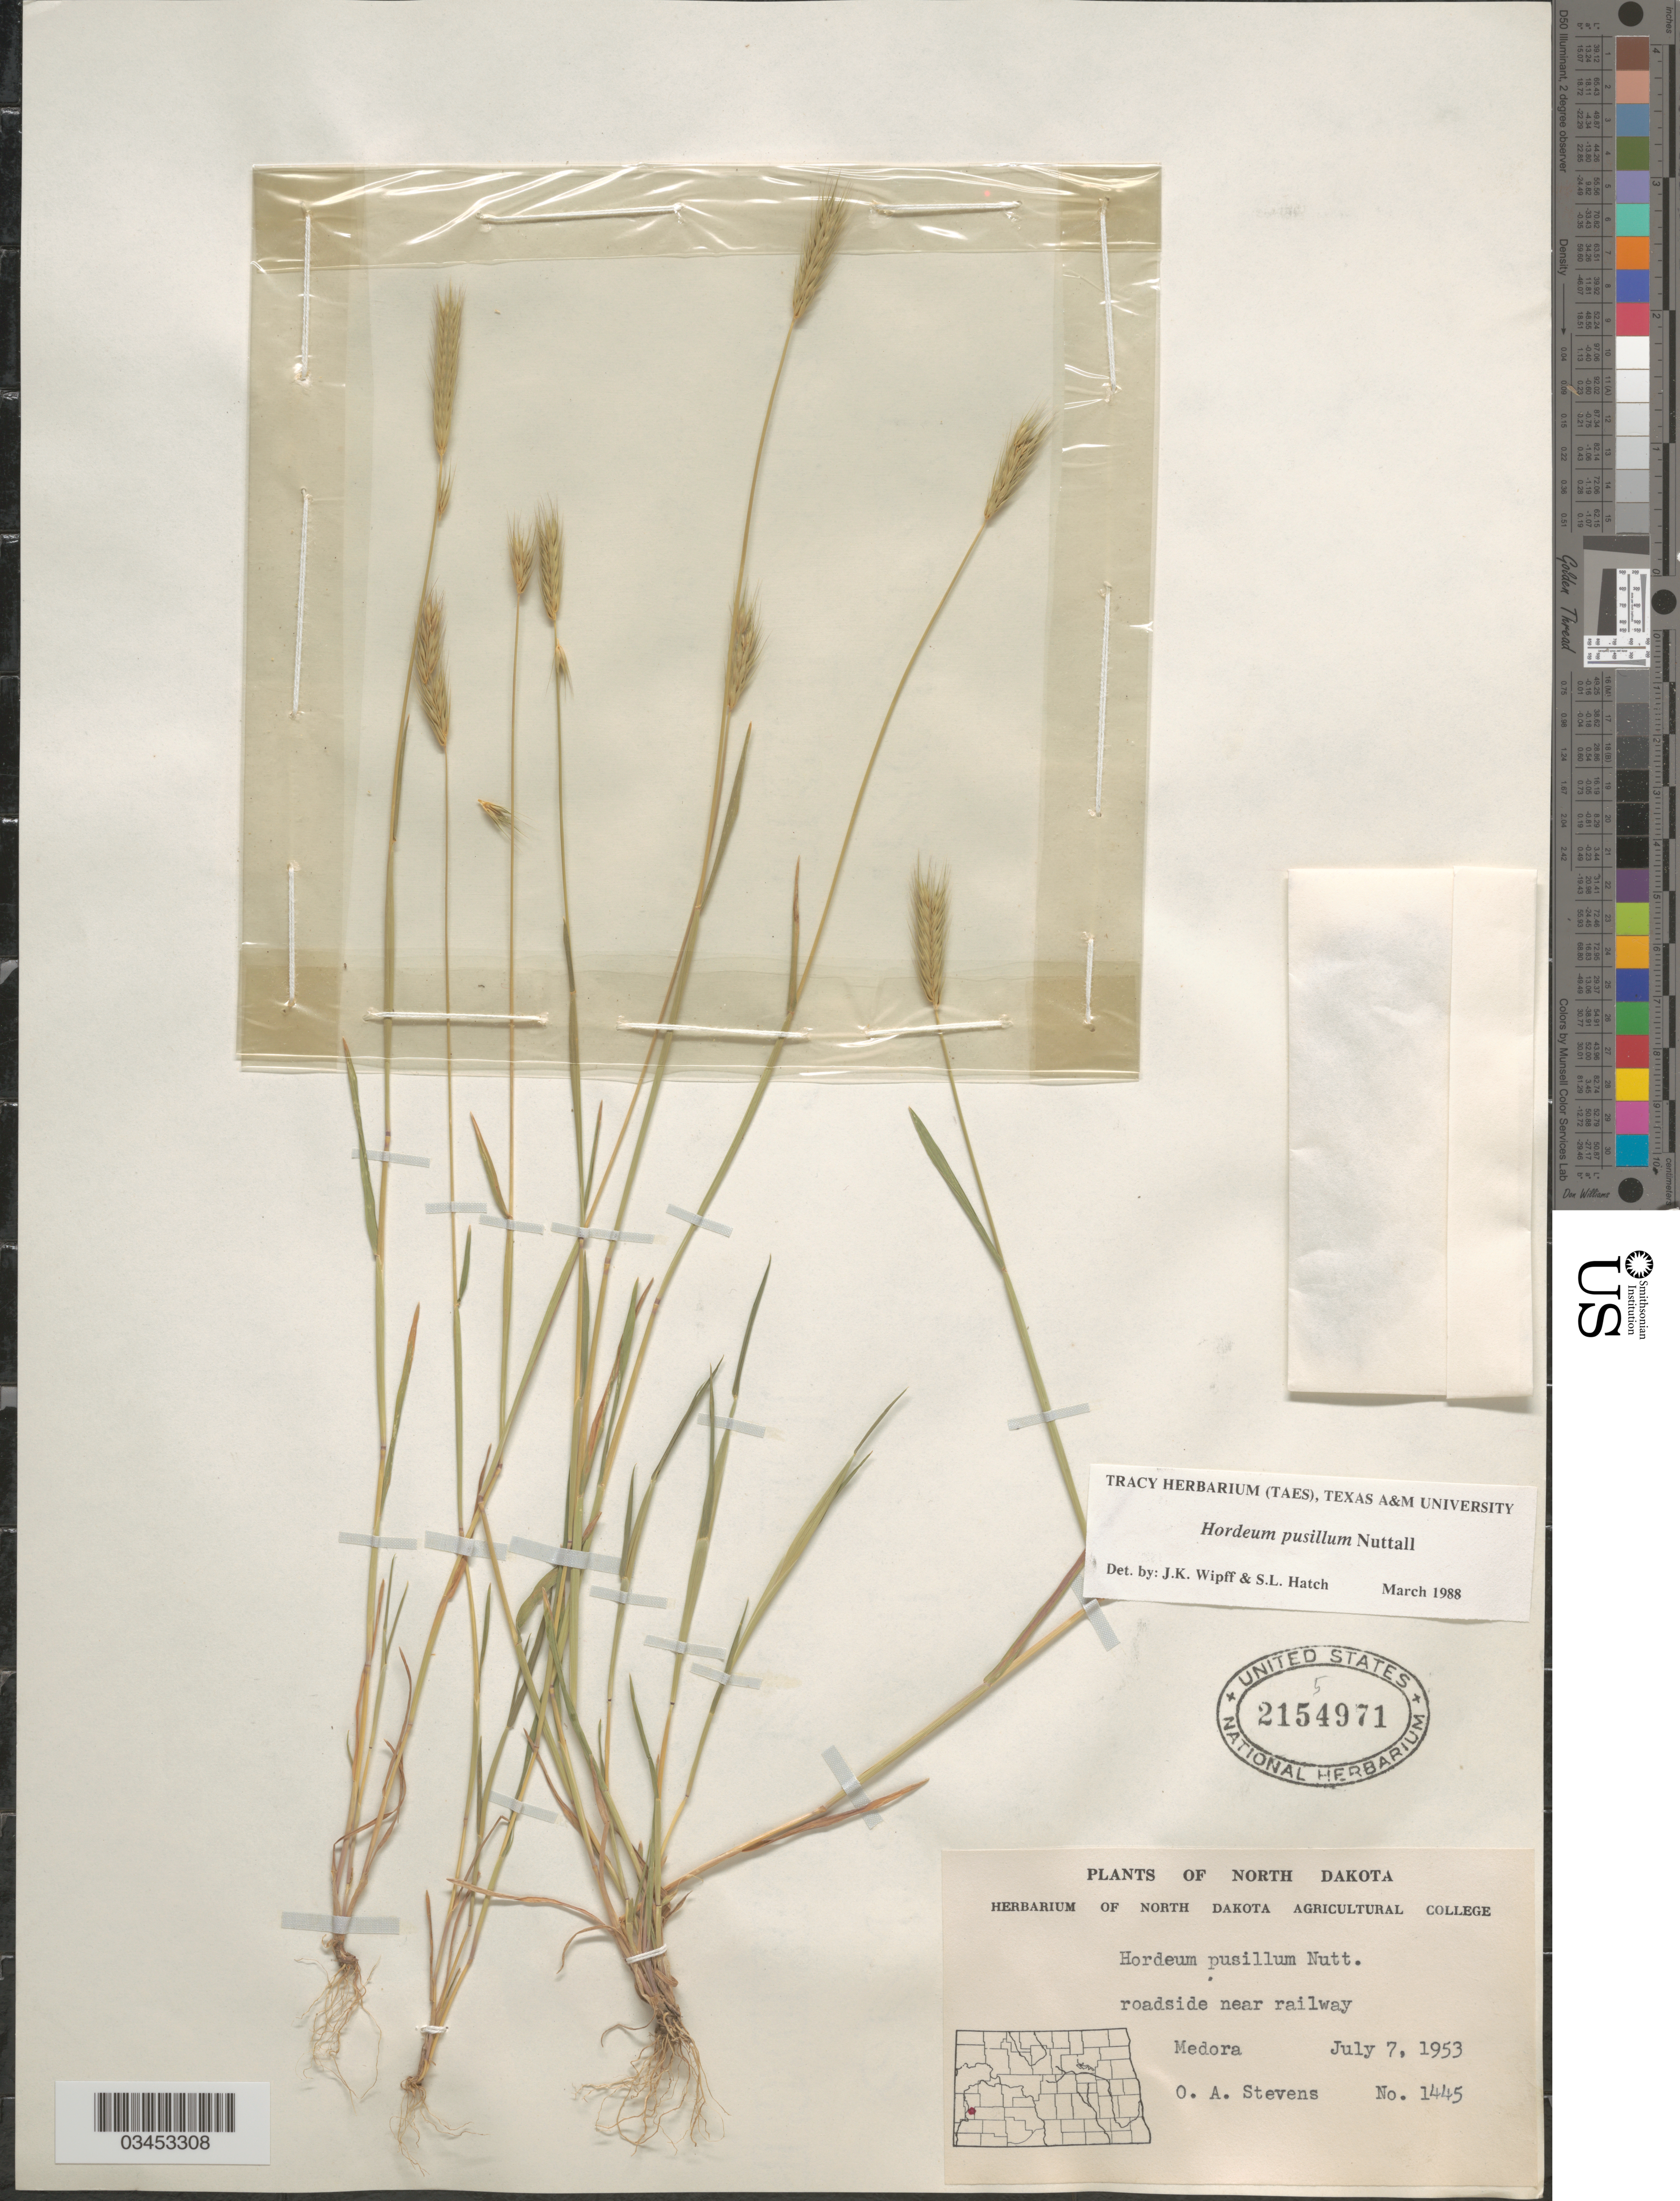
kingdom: Plantae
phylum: Tracheophyta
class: Liliopsida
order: Poales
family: Poaceae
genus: Hordeum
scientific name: Hordeum pusillum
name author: Nutt.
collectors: O. A. Stevens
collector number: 1445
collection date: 1953-07-07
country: United States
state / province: North Dakota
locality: Roadside near railway. Medora.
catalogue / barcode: US 2154971